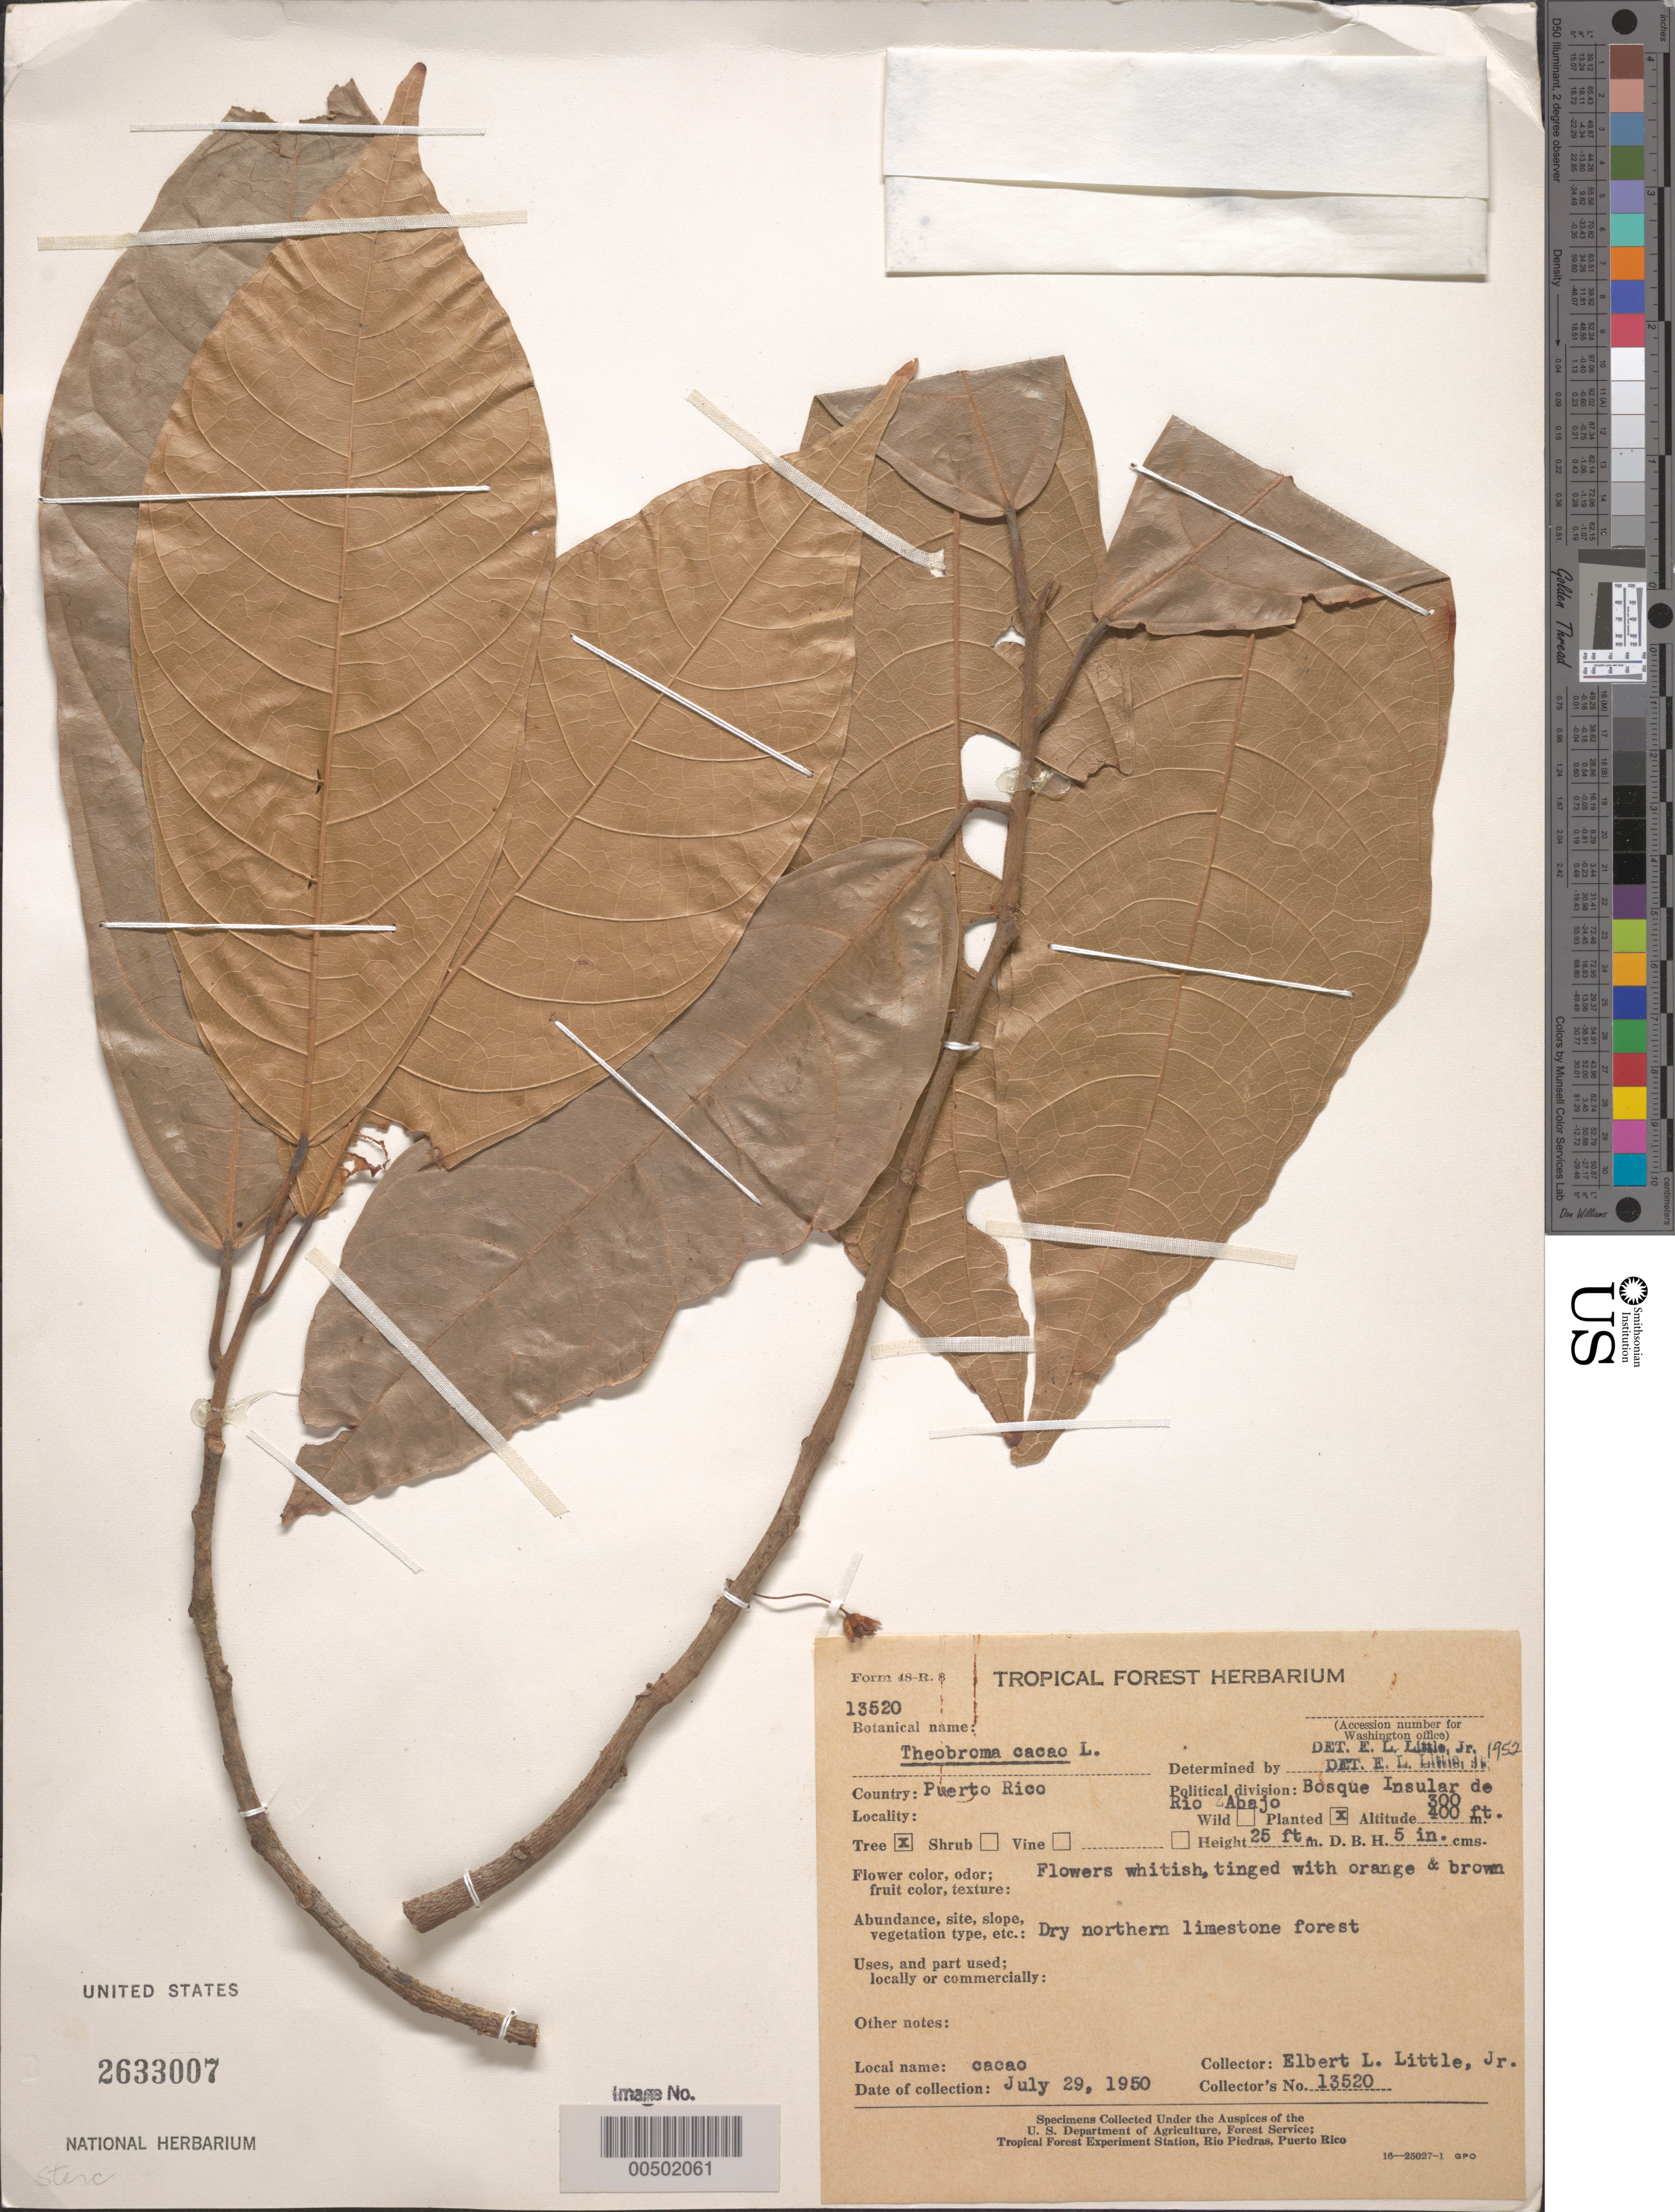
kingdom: Plantae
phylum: Tracheophyta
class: Magnoliopsida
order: Malvales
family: Malvaceae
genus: Theobroma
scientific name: Theobroma cacao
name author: L.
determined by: Little, Elbert L., Jr., (FSSR), United States Department of Agriculture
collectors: E. L. Little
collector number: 13520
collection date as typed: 29 Jul 1950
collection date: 1950-07-29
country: Puerto Rico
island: Greater Antilles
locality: Bosque Insular de Rio Abajo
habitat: dry northern limestone forest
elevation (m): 91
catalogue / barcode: US 2633007